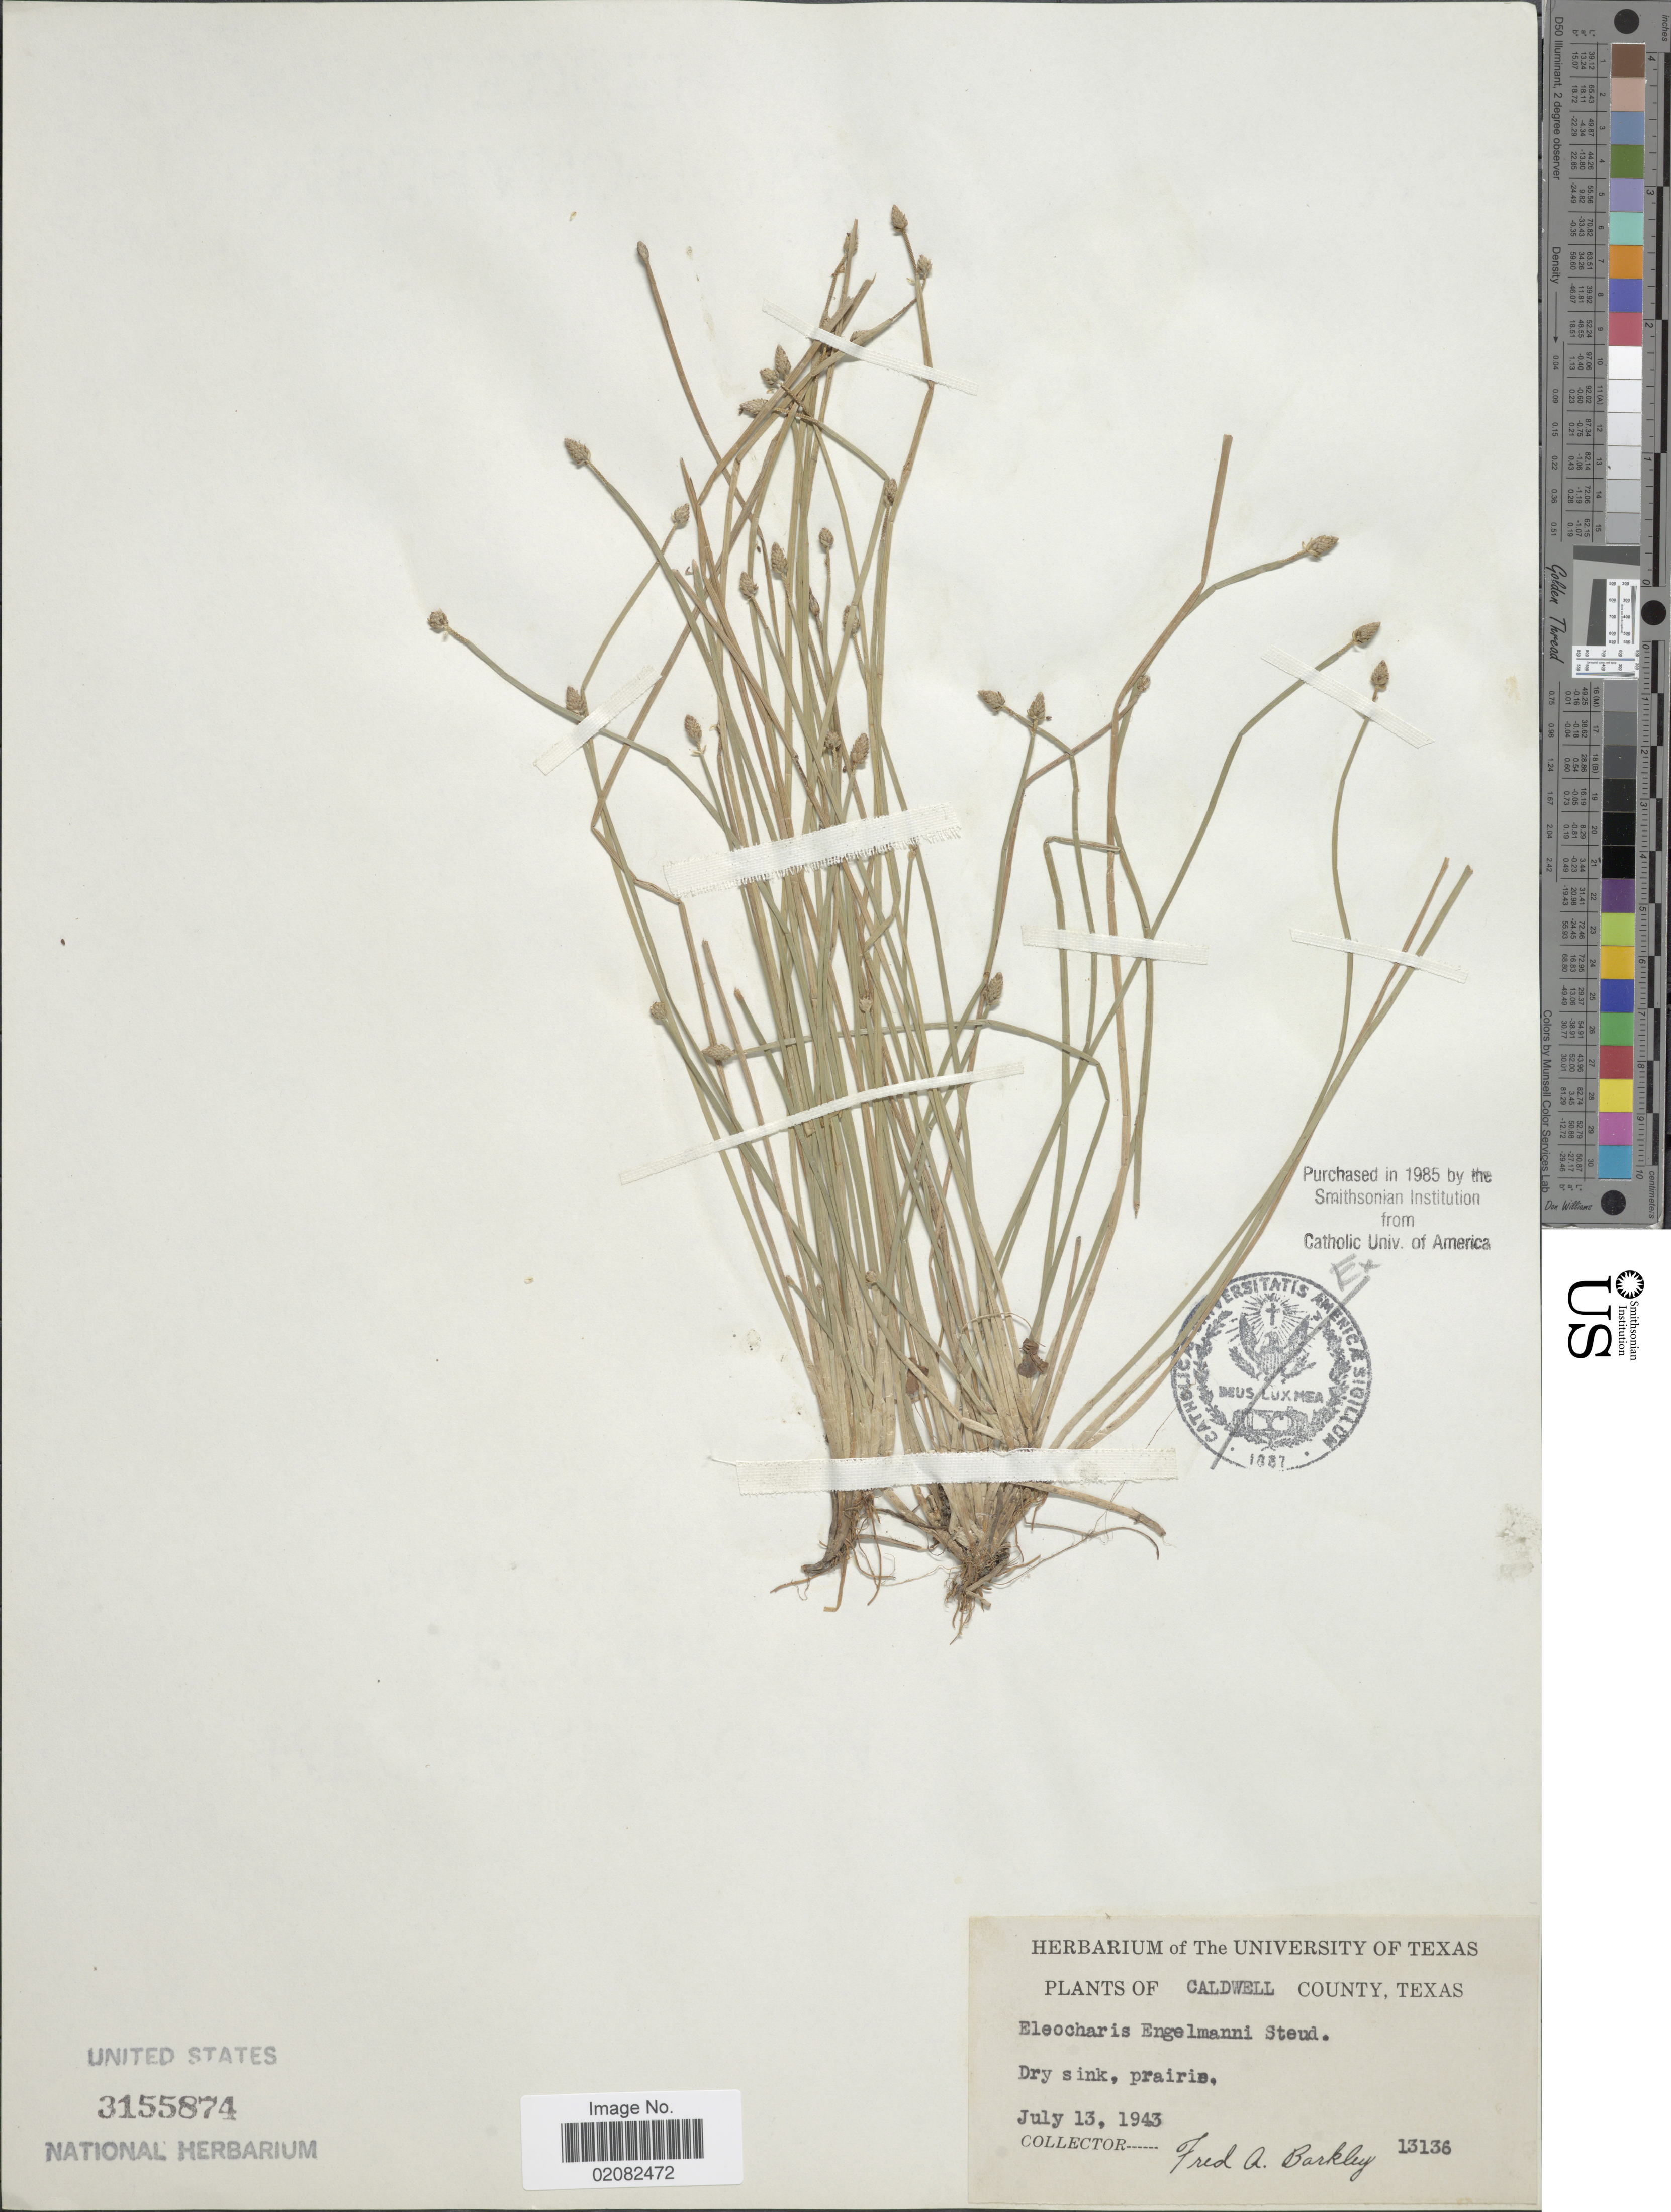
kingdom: Plantae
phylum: Tracheophyta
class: Liliopsida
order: Poales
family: Cyperaceae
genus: Eleocharis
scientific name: Eleocharis engelmannii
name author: Steud.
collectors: F. A. Barkley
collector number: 13136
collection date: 1943-07-13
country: United States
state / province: Texas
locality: Caldwell County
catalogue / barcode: US 3155874